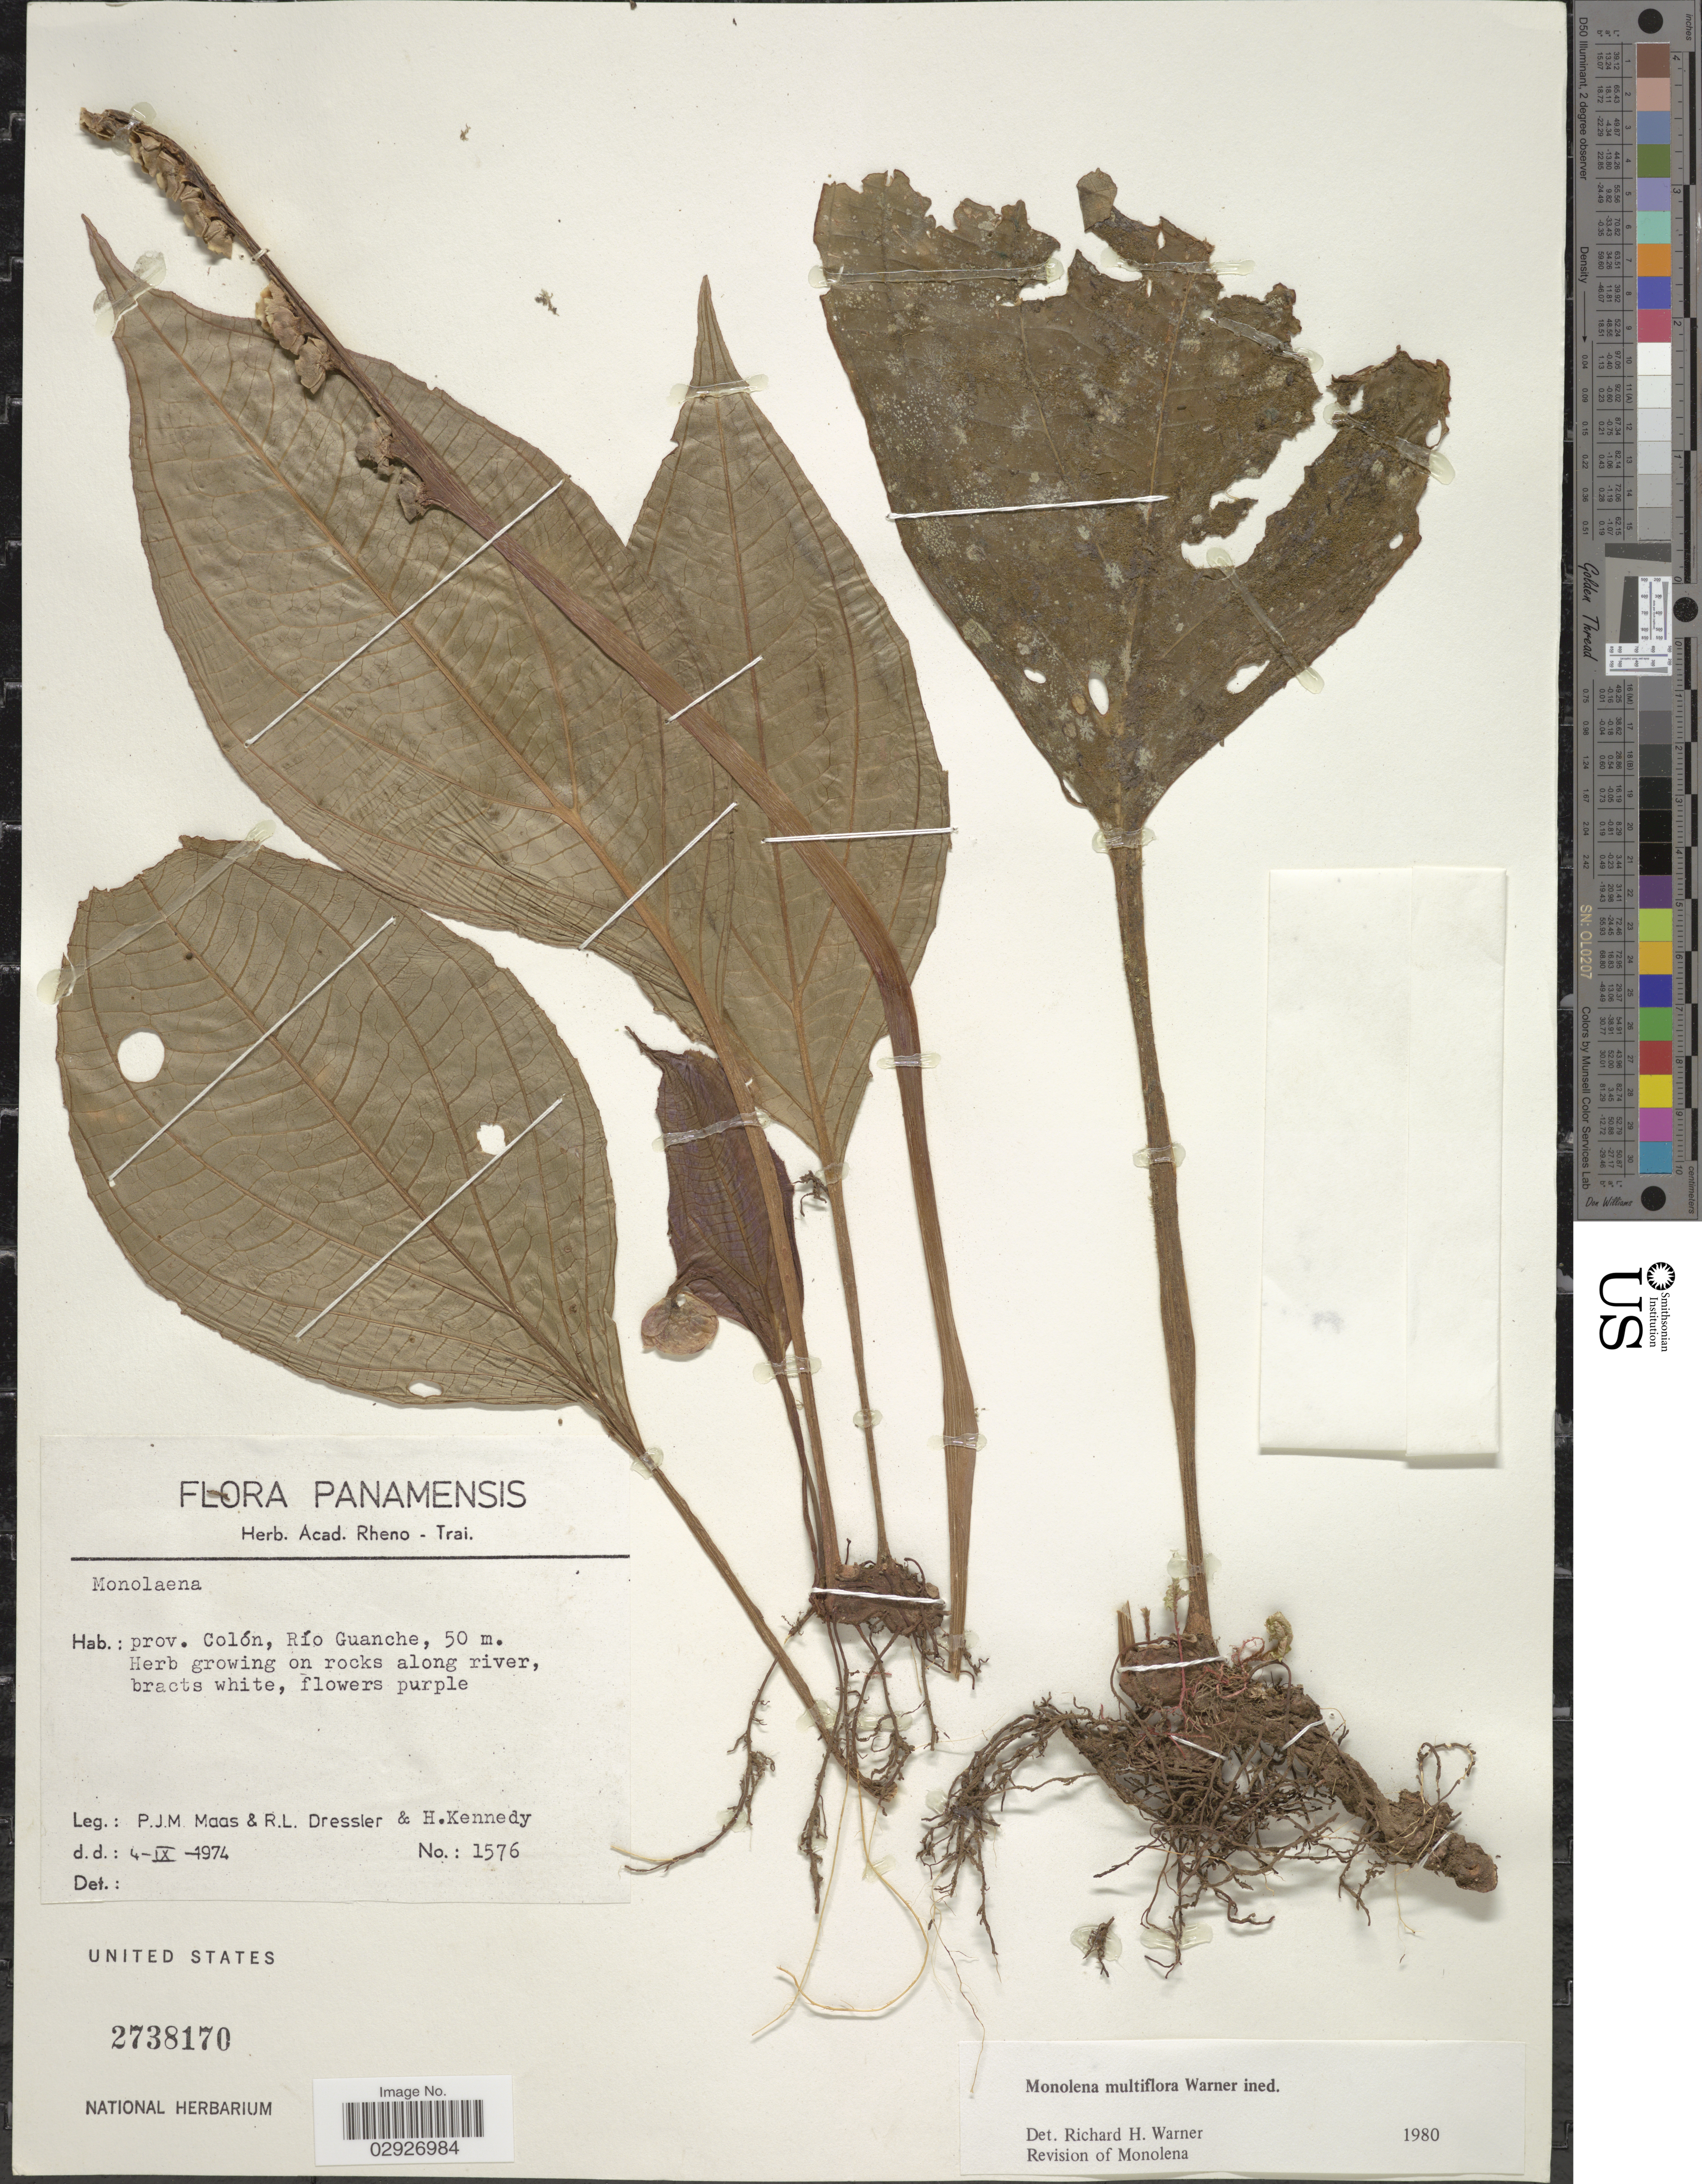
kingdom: Plantae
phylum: Tracheophyta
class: Magnoliopsida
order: Myrtales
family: Melastomataceae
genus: Monolena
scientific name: Monolena multiflora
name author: Warner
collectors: P. Maas, R. Dressler & H. Kennedy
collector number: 1576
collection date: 1974-09-04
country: Panama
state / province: Colón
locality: Prov. Colón, Río Guanche.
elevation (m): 50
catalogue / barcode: US 2738170